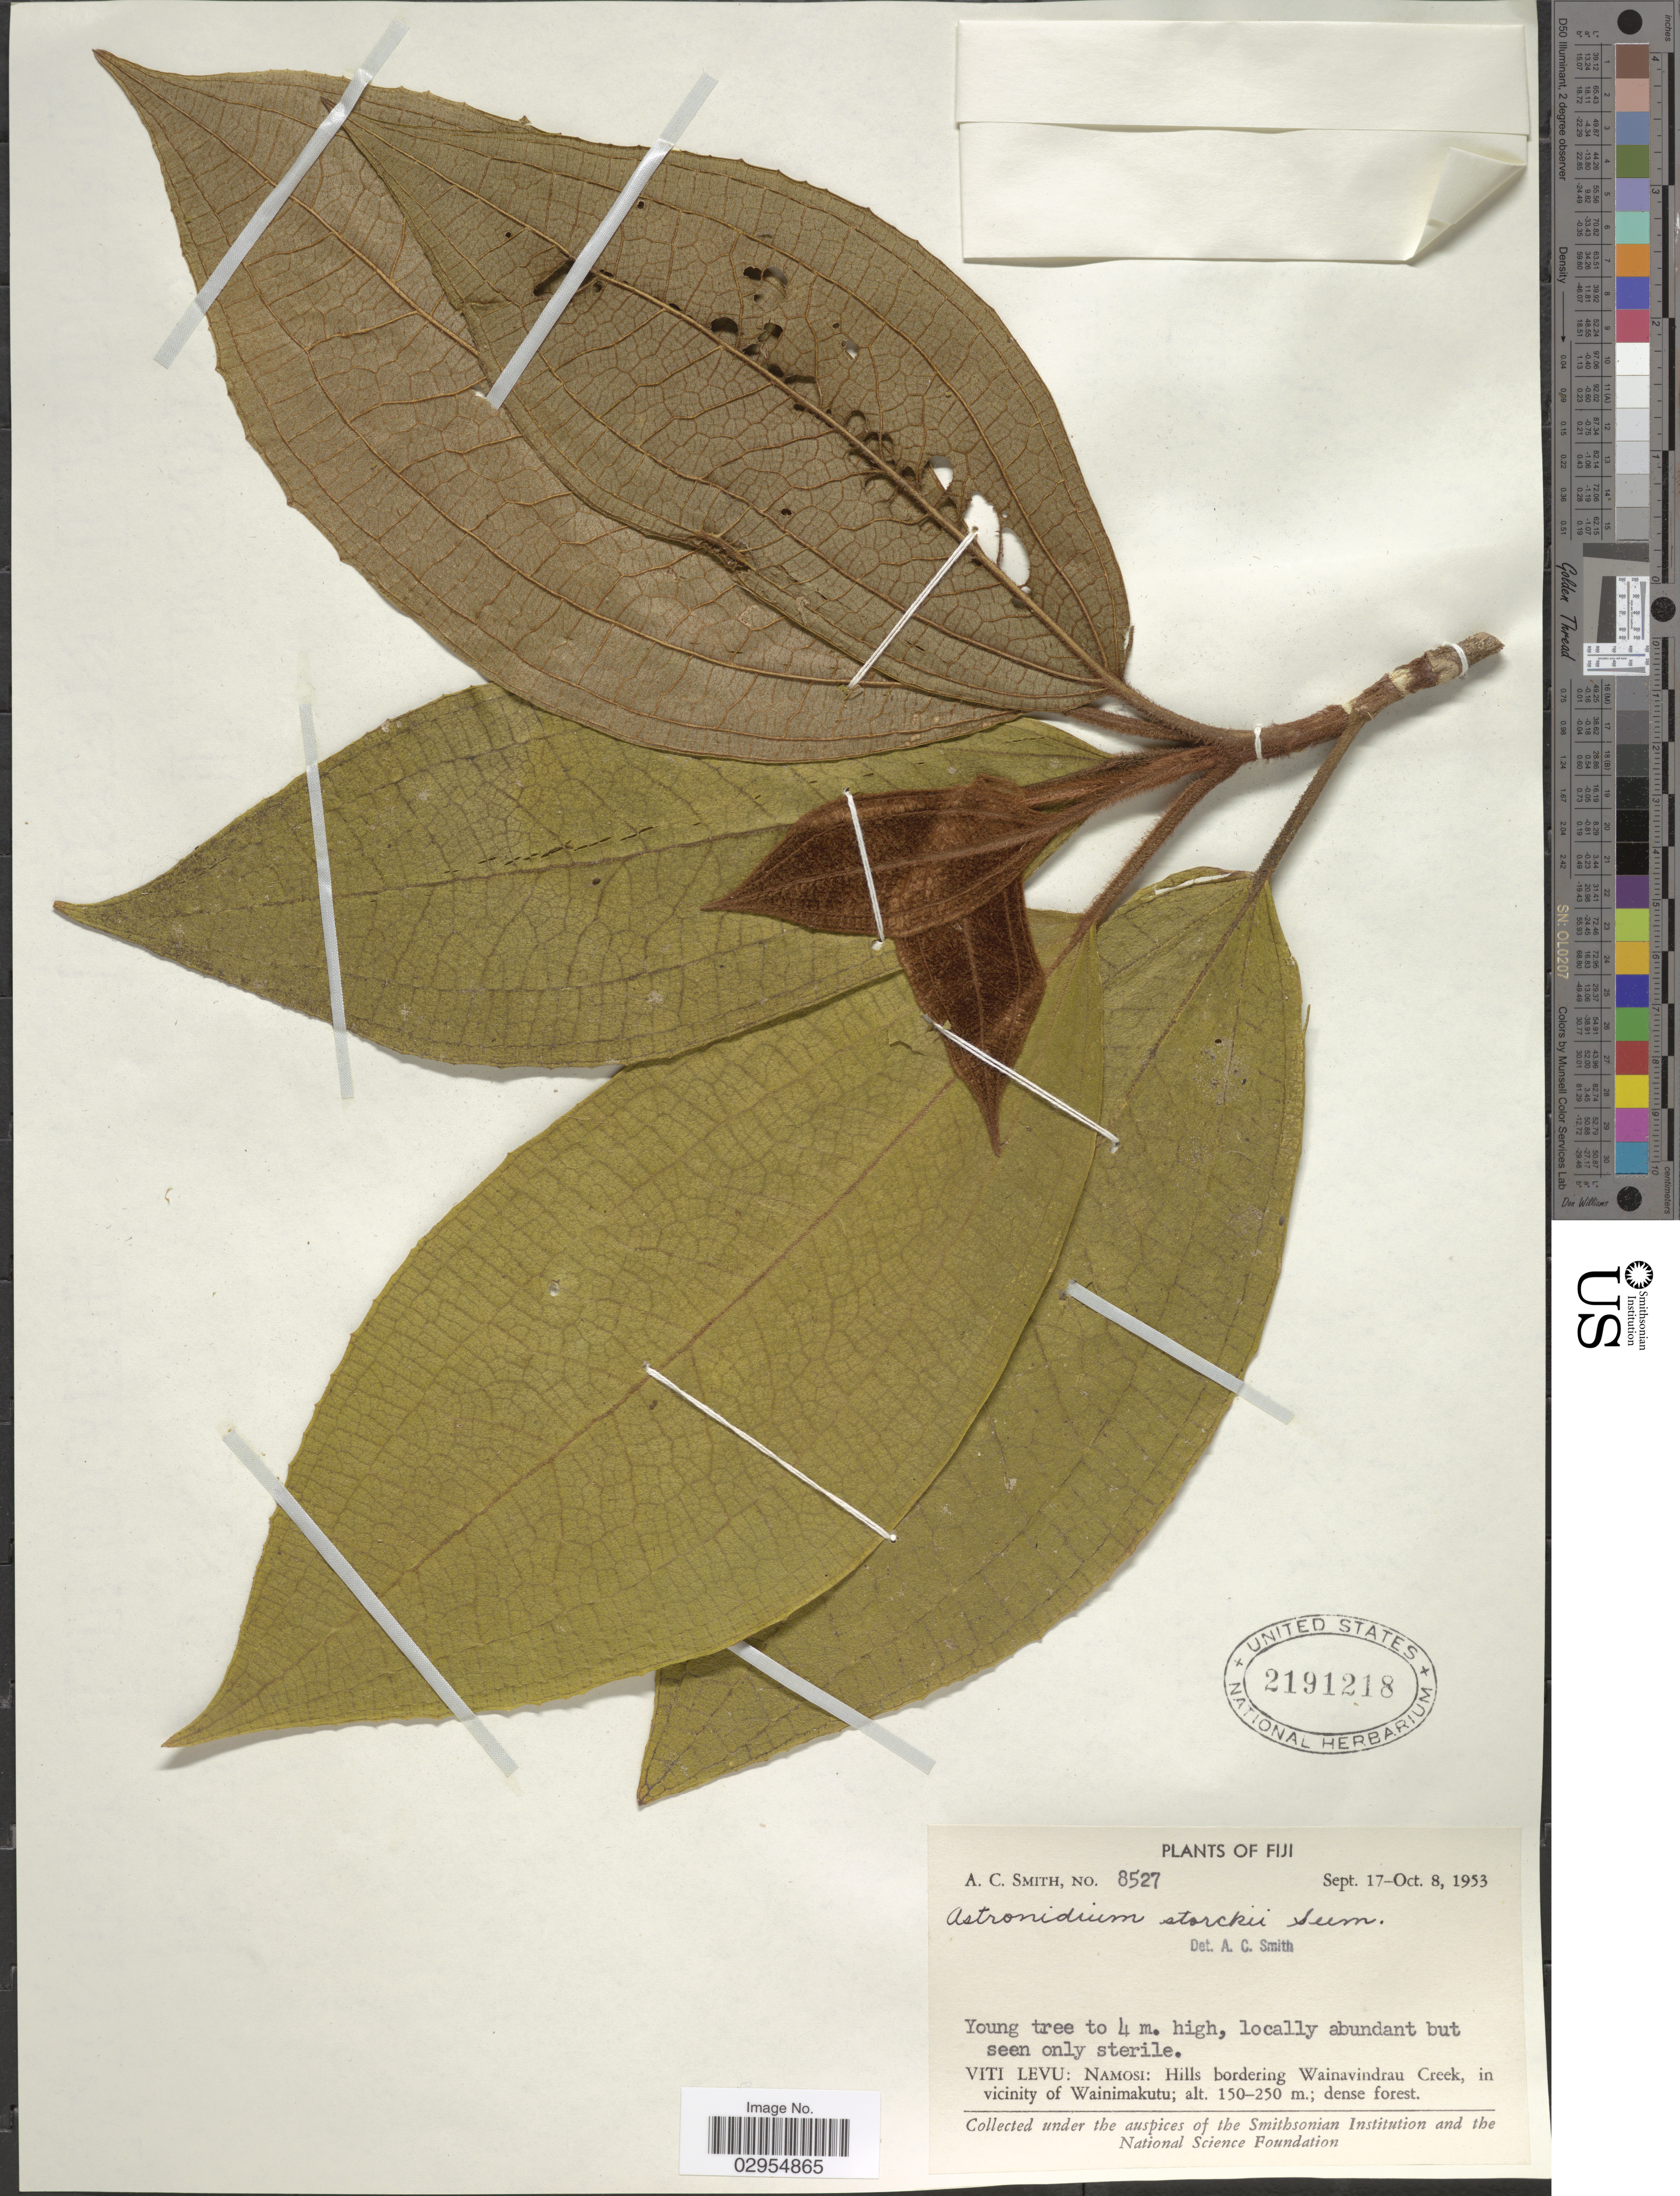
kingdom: Plantae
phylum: Tracheophyta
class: Magnoliopsida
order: Myrtales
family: Melastomataceae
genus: Astronidium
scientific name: Astronidium storckii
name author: Seem.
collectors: A. C. Smith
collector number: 8527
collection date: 1953-09-17/1953-10-08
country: Fiji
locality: Viti Levu: Namosi: Hills bordering Wainavindrau Creek, in vicinity of Wainimakutu.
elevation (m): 150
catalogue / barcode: US 2191218